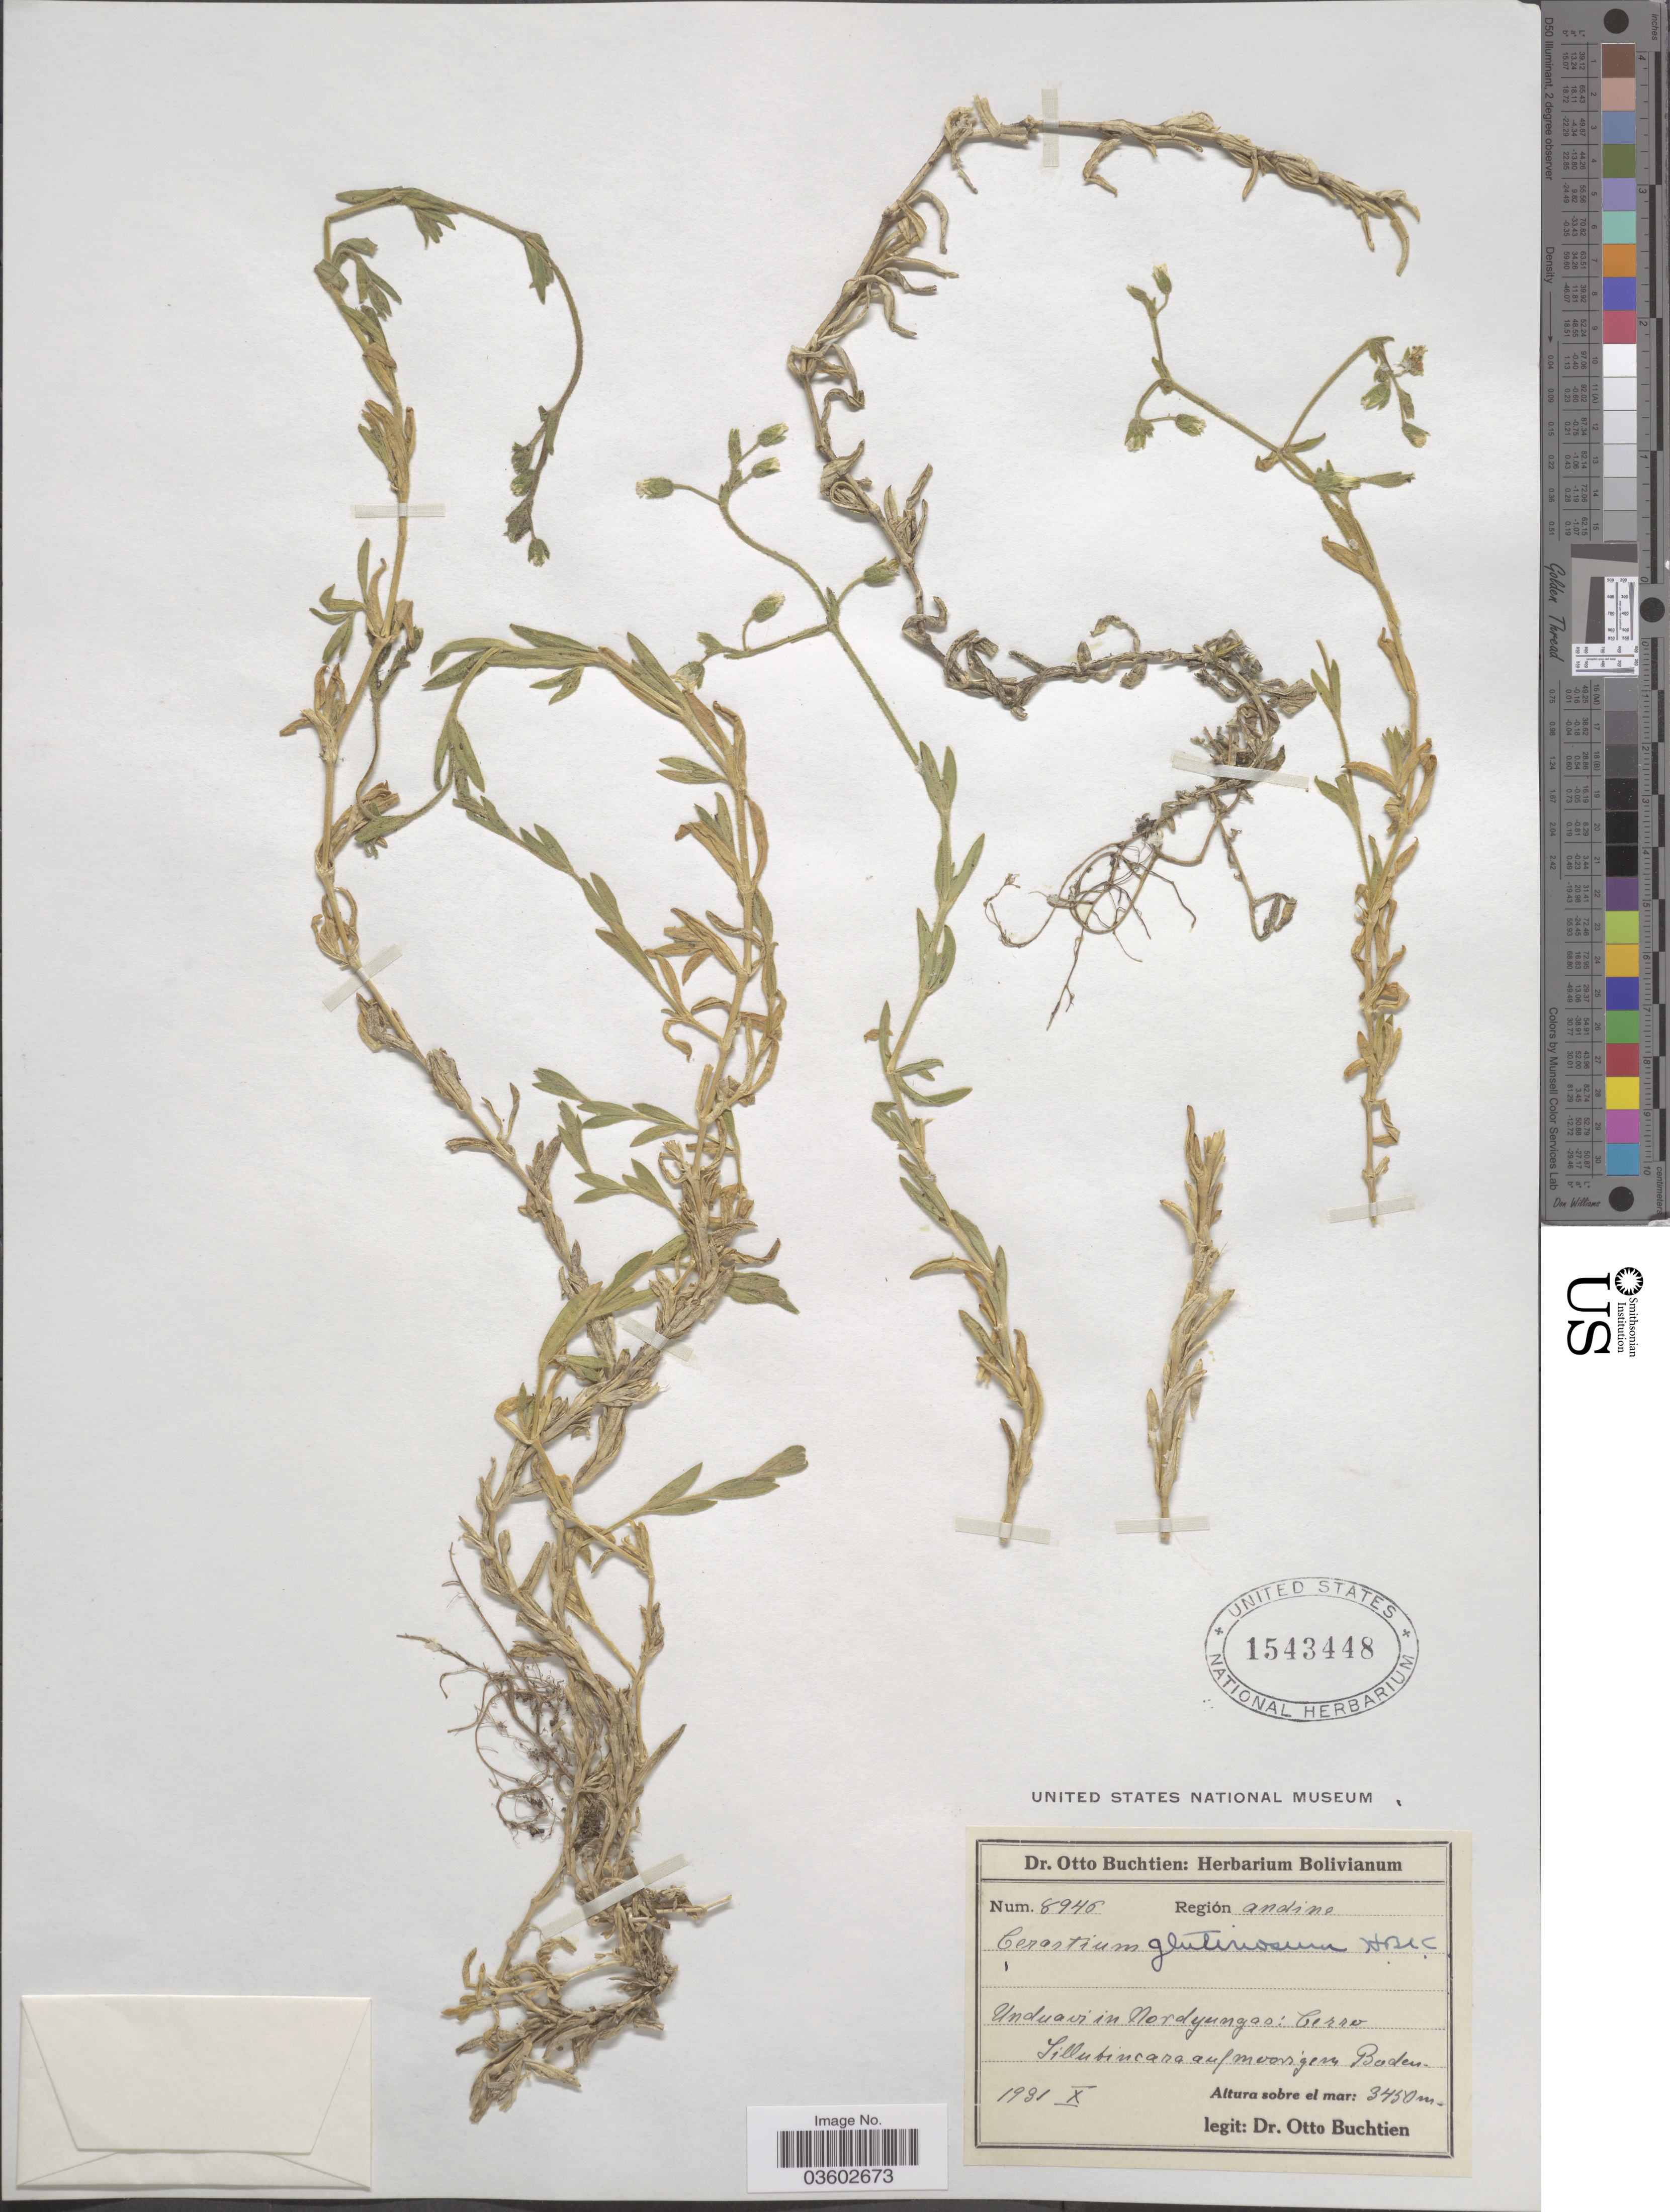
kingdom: Plantae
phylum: Tracheophyta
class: Magnoliopsida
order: Caryophyllales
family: Caryophyllaceae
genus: Cerastium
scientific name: Cerastium kunthii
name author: Briq.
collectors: O. Buchtien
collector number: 8946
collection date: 1931-10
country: Bolivia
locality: Región andine. Unduavi in Nordyungas: Cerro Sillutincara auf moorigem Baden.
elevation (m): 3450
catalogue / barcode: US 1543448